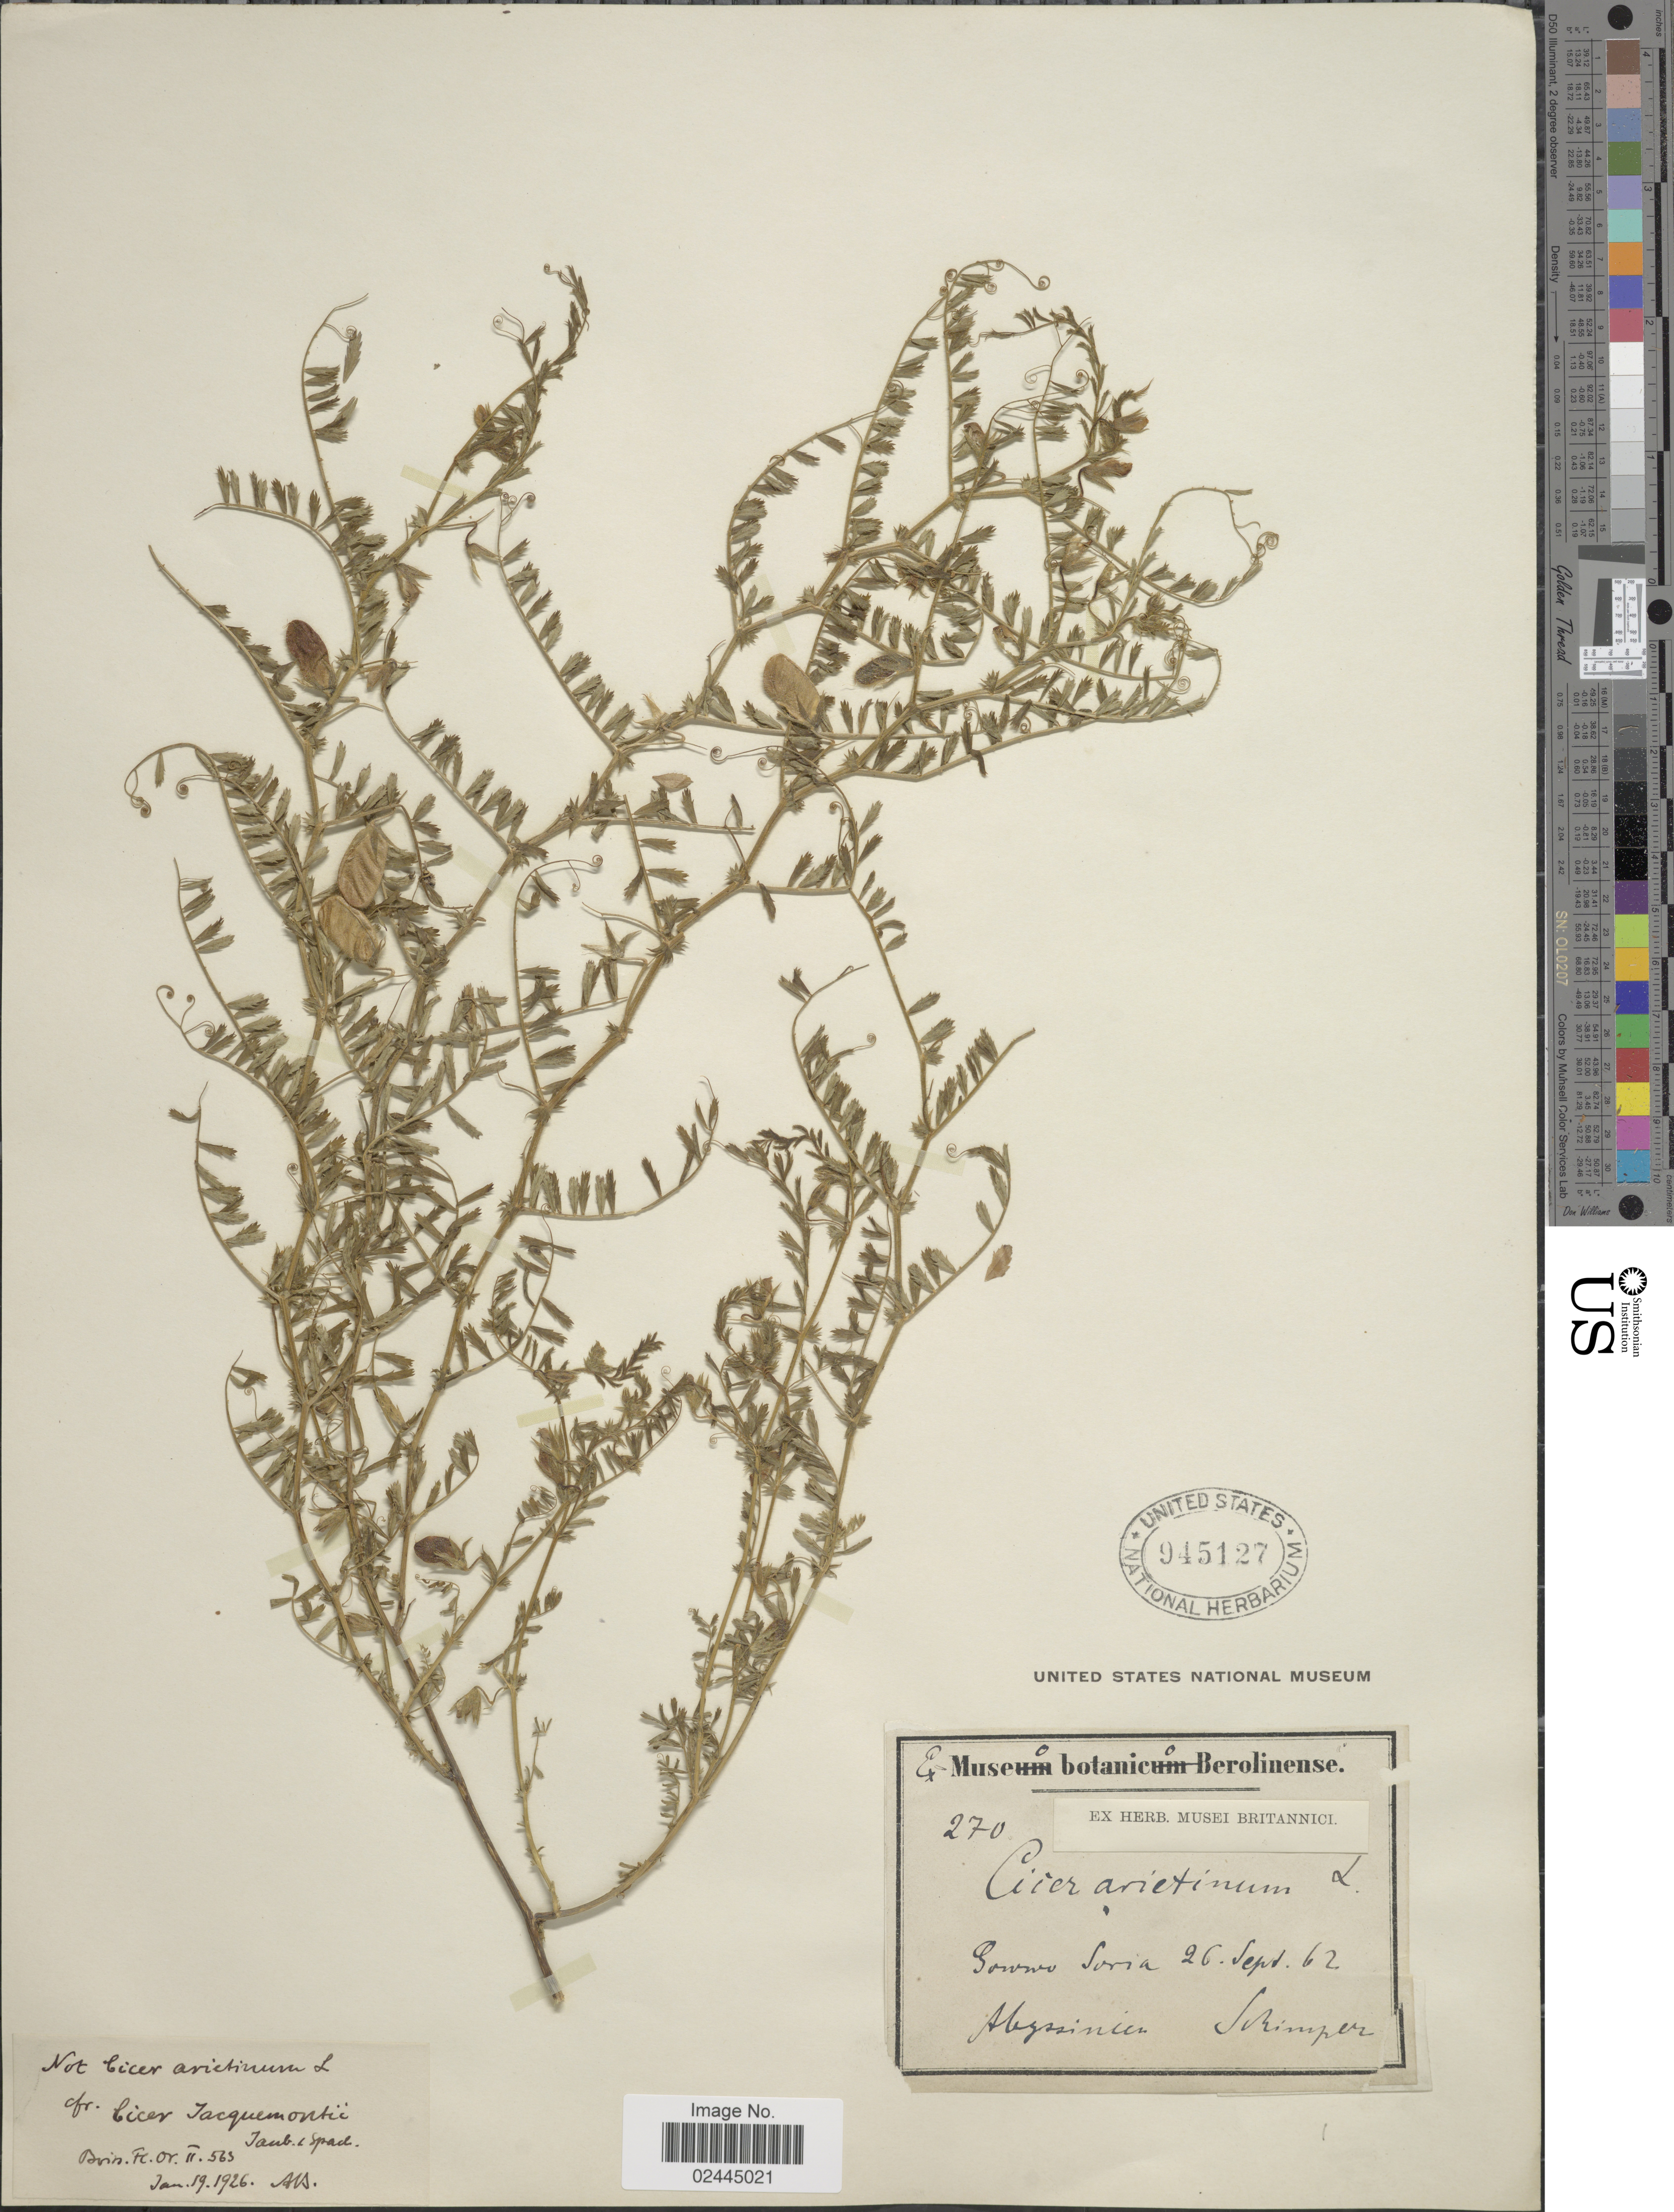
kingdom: Plantae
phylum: Tracheophyta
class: Magnoliopsida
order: Fabales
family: Fabaceae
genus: Cicer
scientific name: Cicer arietinum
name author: L.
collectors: -. Schimper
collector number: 270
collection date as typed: Transcribed d/m/y: 26/9/62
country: Eritrea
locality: Gowno Soria [interpreted], Abyssinicia [interpreted].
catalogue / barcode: US 945127